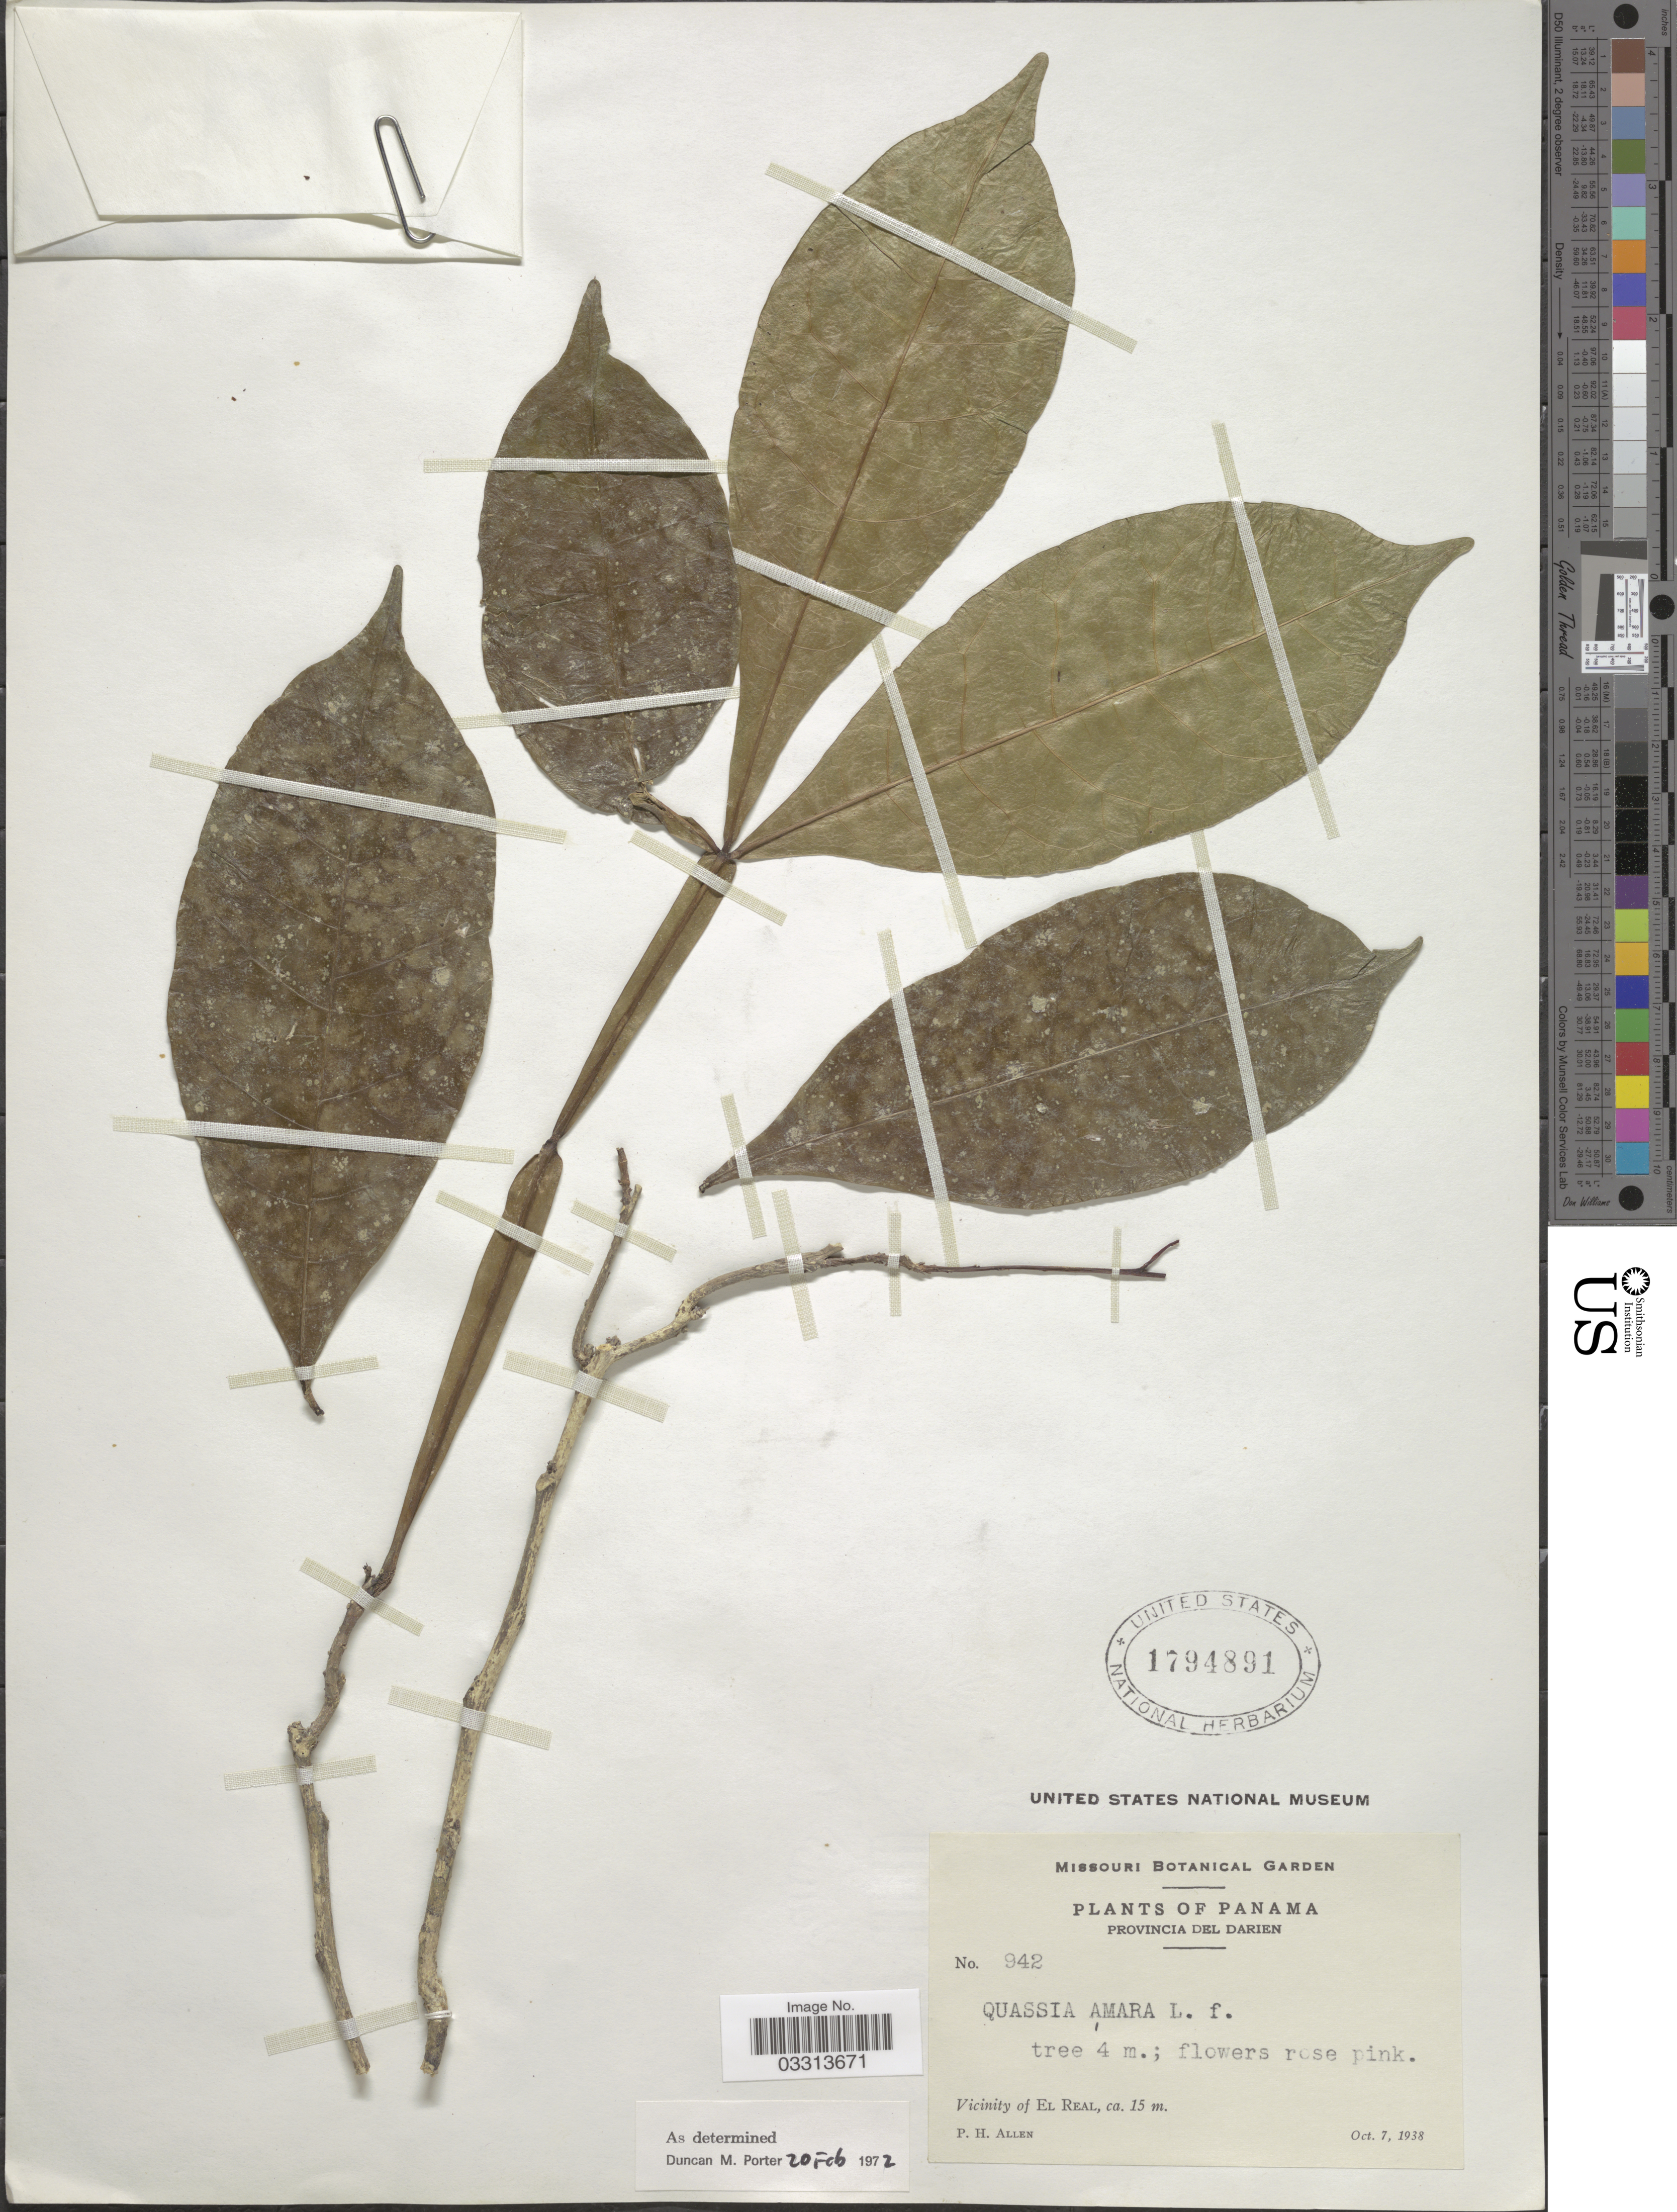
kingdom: Plantae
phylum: Tracheophyta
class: Magnoliopsida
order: Sapindales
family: Simaroubaceae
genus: Quassia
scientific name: Quassia amara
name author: L.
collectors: P. H. Allen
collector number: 942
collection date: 1938-10-07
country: Panama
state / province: Darién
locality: Provincia del Darien, Vicinity of El Real.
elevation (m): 15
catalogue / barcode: US 1794891